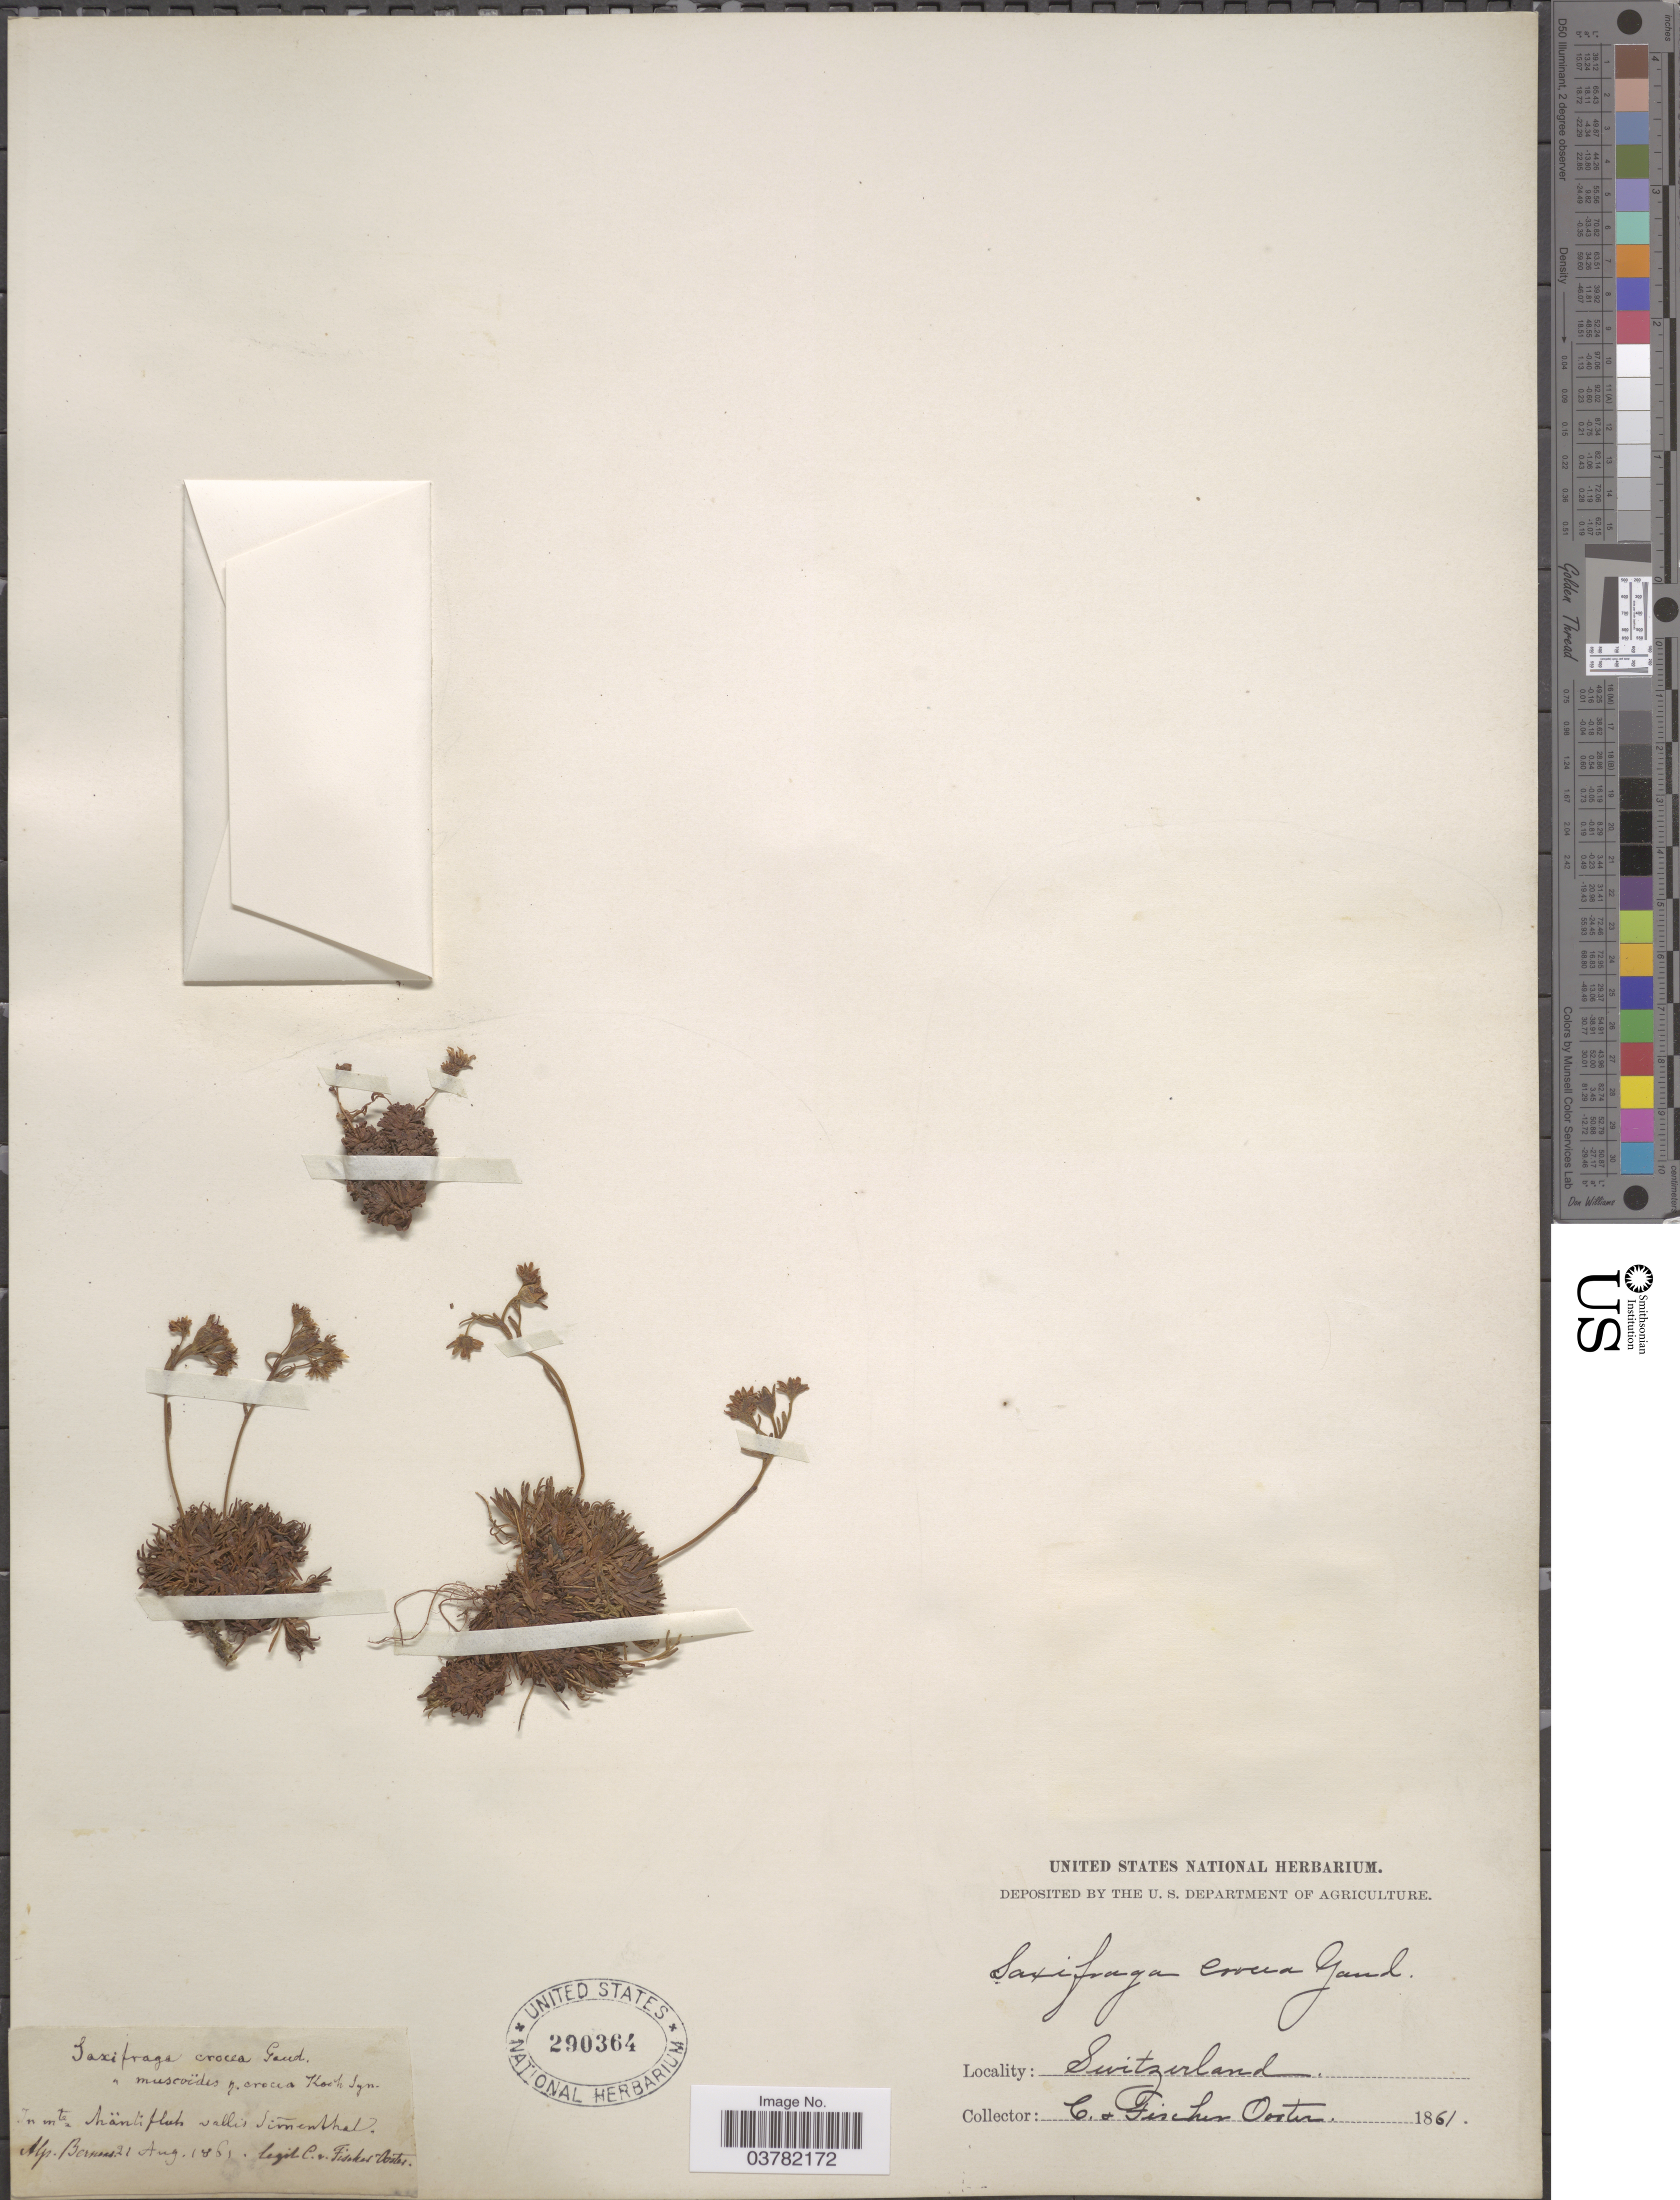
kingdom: Plantae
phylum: Tracheophyta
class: Magnoliopsida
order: Saxifragales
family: Saxifragaceae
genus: Saxifraga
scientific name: Saxifraga crocea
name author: Gaudin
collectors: C. v. Fischer-Ooster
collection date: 1861-08-21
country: Switzerland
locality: In mtes [illegible text] vallis Simenthal. Alp. Bernens.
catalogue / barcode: US 290364